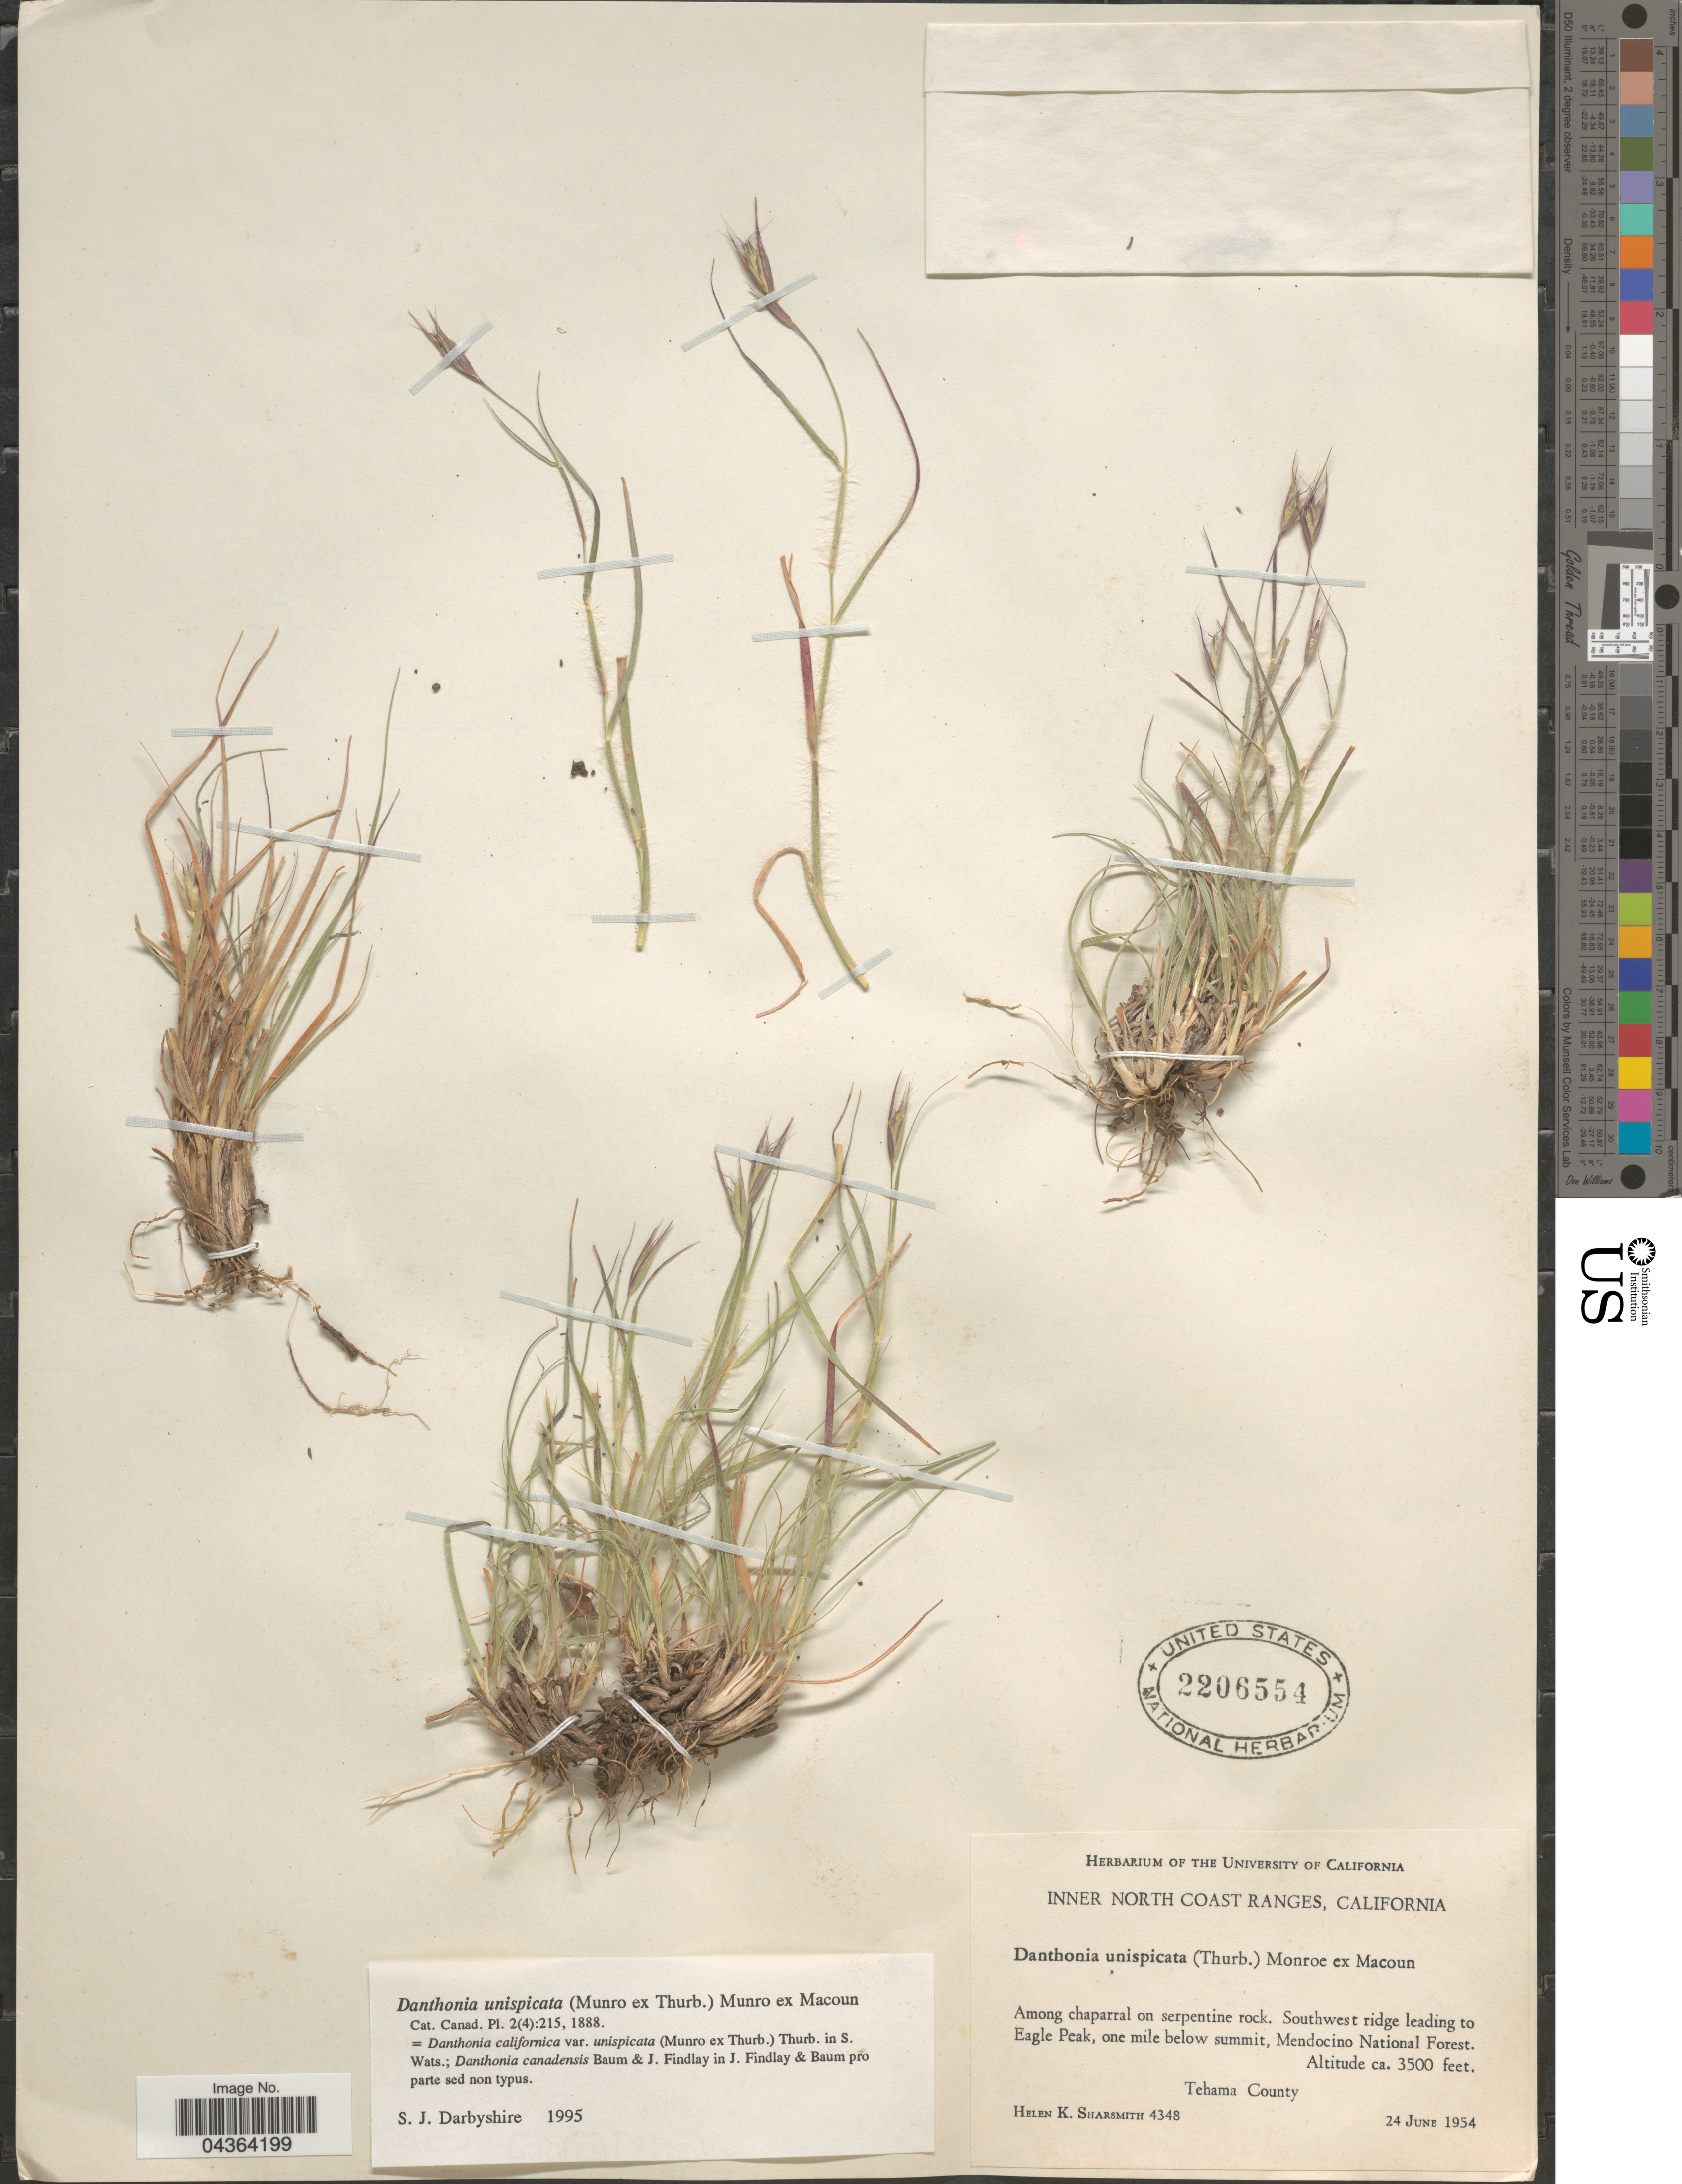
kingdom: Plantae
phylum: Tracheophyta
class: Liliopsida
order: Poales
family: Poaceae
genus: Danthonia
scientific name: Danthonia unispicata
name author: (Thurb.) Munro ex Macoun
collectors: H. Sharsmith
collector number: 4348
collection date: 1954-06-24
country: United States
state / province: California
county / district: Tehama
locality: Inner North Coast Ranges. Southwest ridge leading to Eagle Peak, one mile below summit, Mendocino National Forest. Tehama County.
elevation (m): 1067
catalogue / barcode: US 2206554